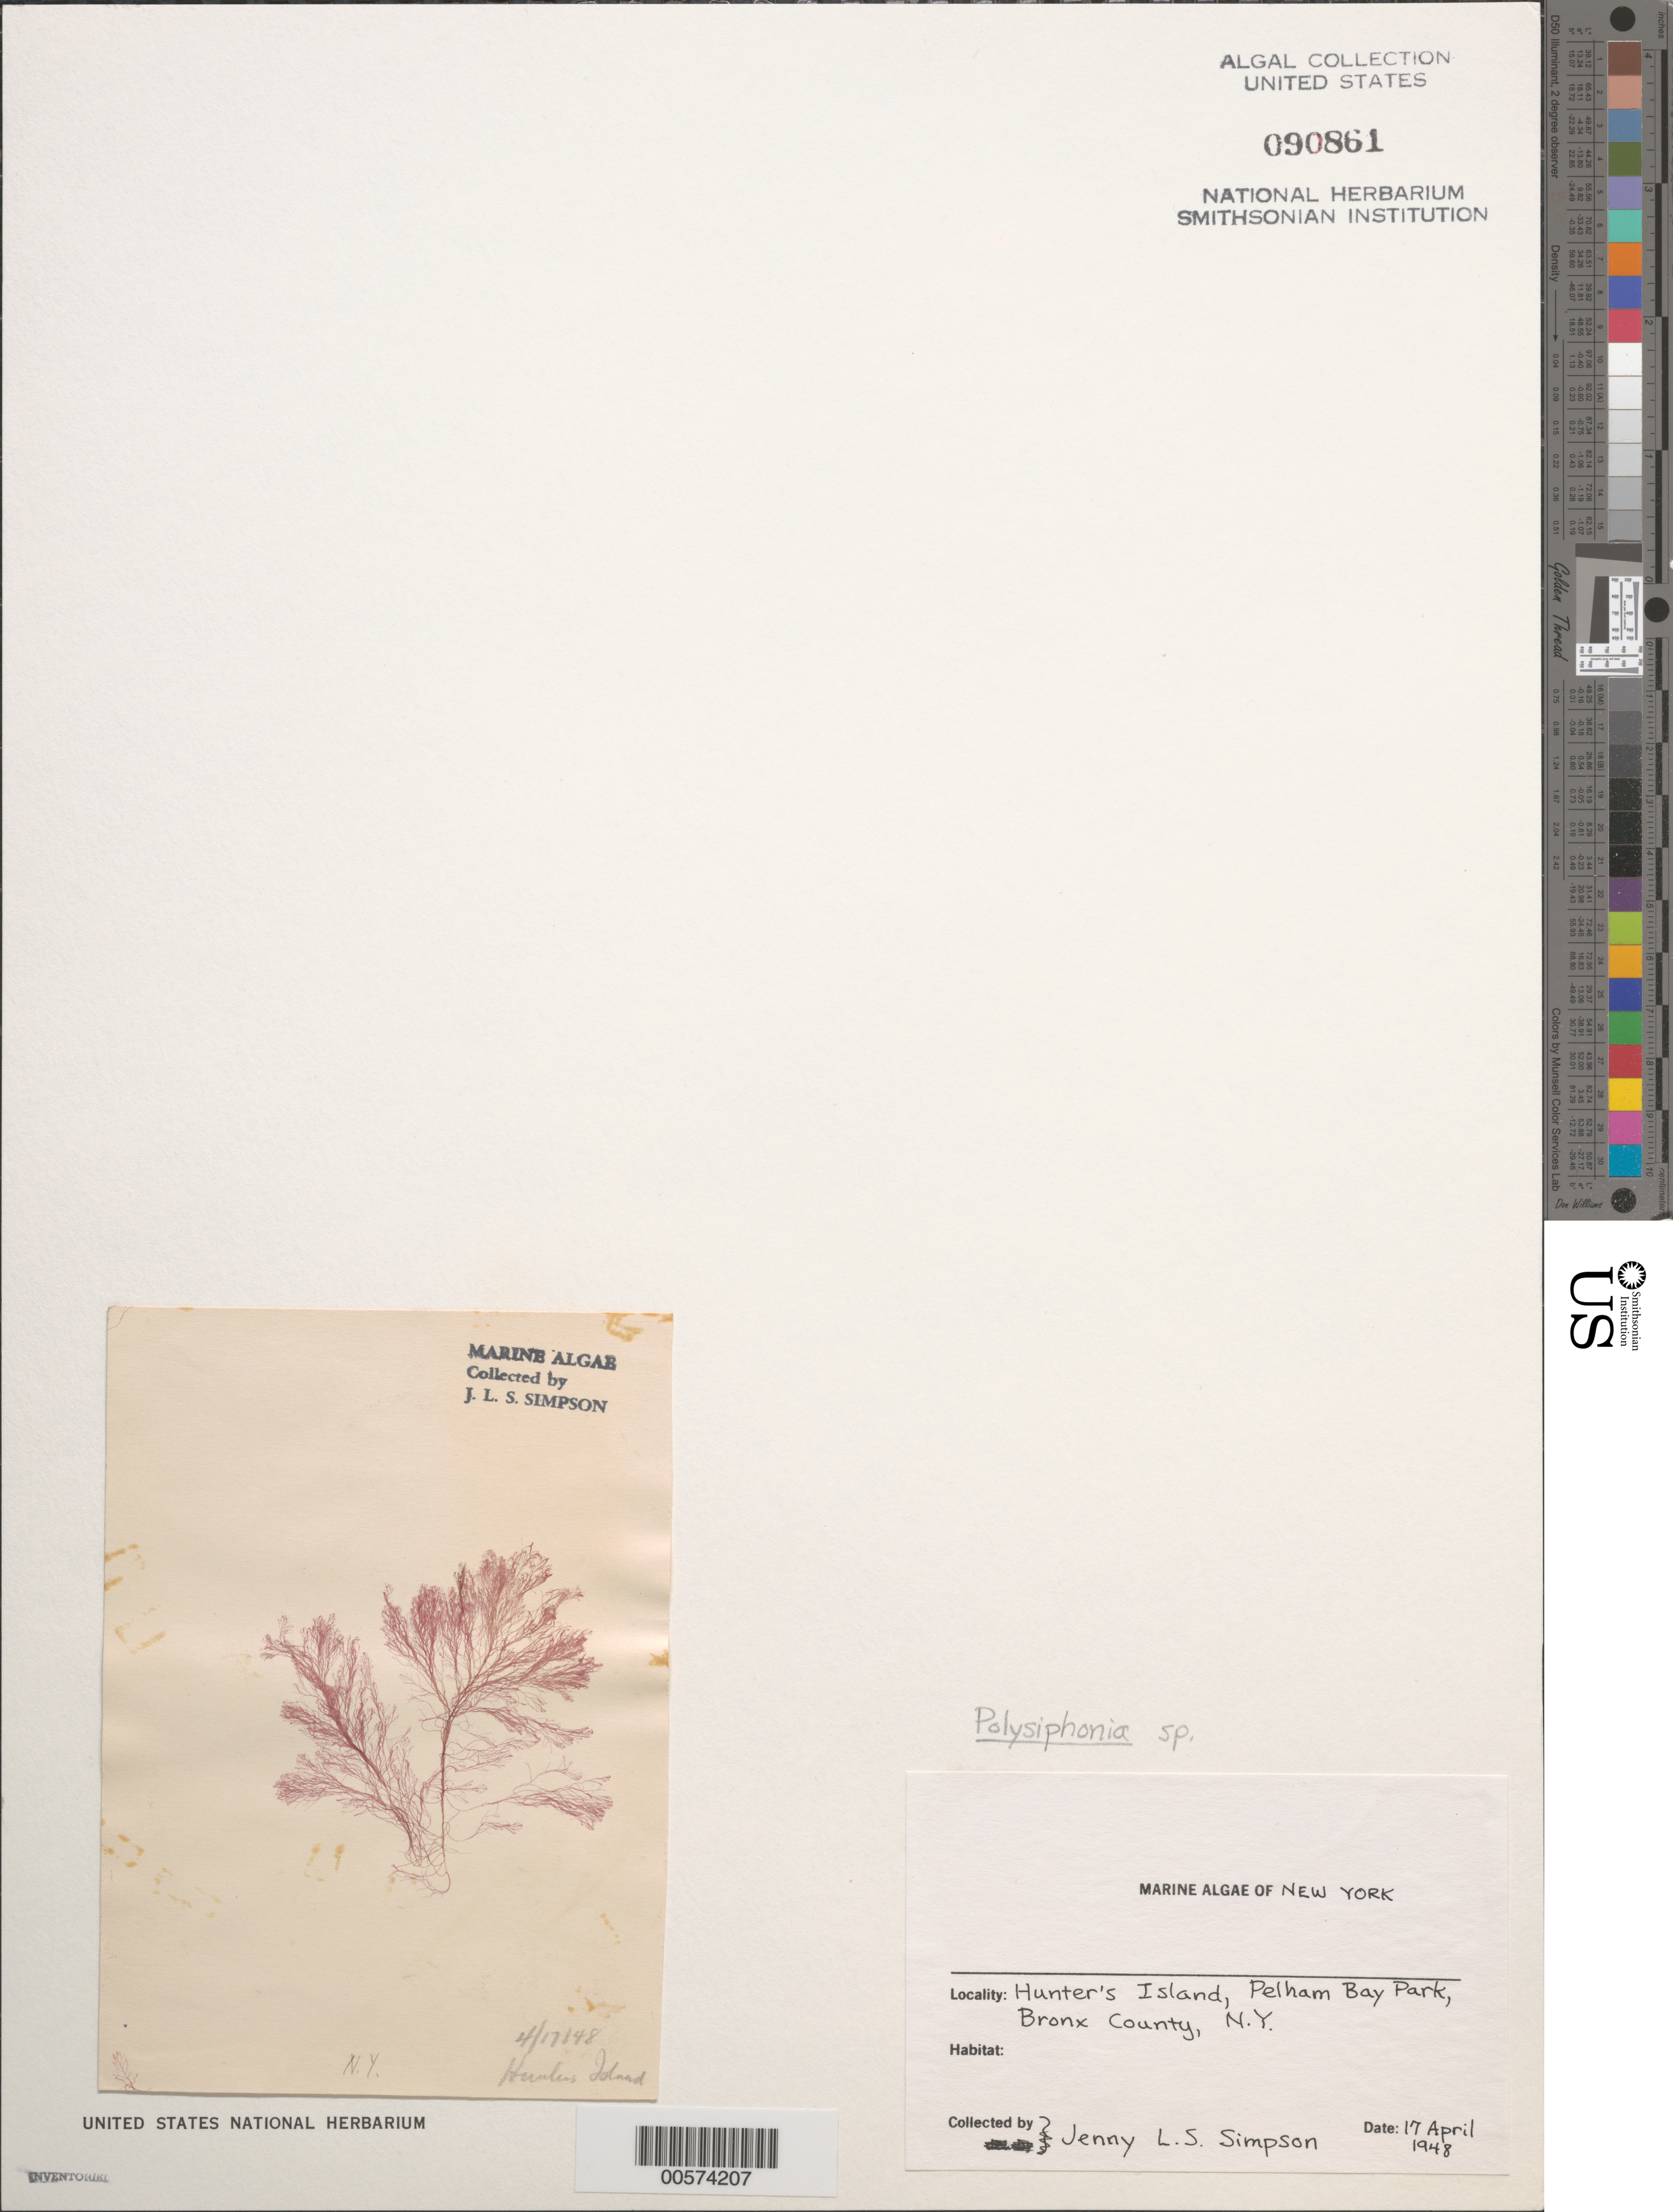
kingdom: Plantae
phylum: Rhodophyta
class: Florideophyceae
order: Ceramiales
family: Rhodomelaceae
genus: Polysiphonia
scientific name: Polysiphonia sp.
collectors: J. Simpson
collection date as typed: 17 Apr 1948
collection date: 1948-04-17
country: United States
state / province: New York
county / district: Bronx County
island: Hunter's Island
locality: Pelham Bay Park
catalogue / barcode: US 90861